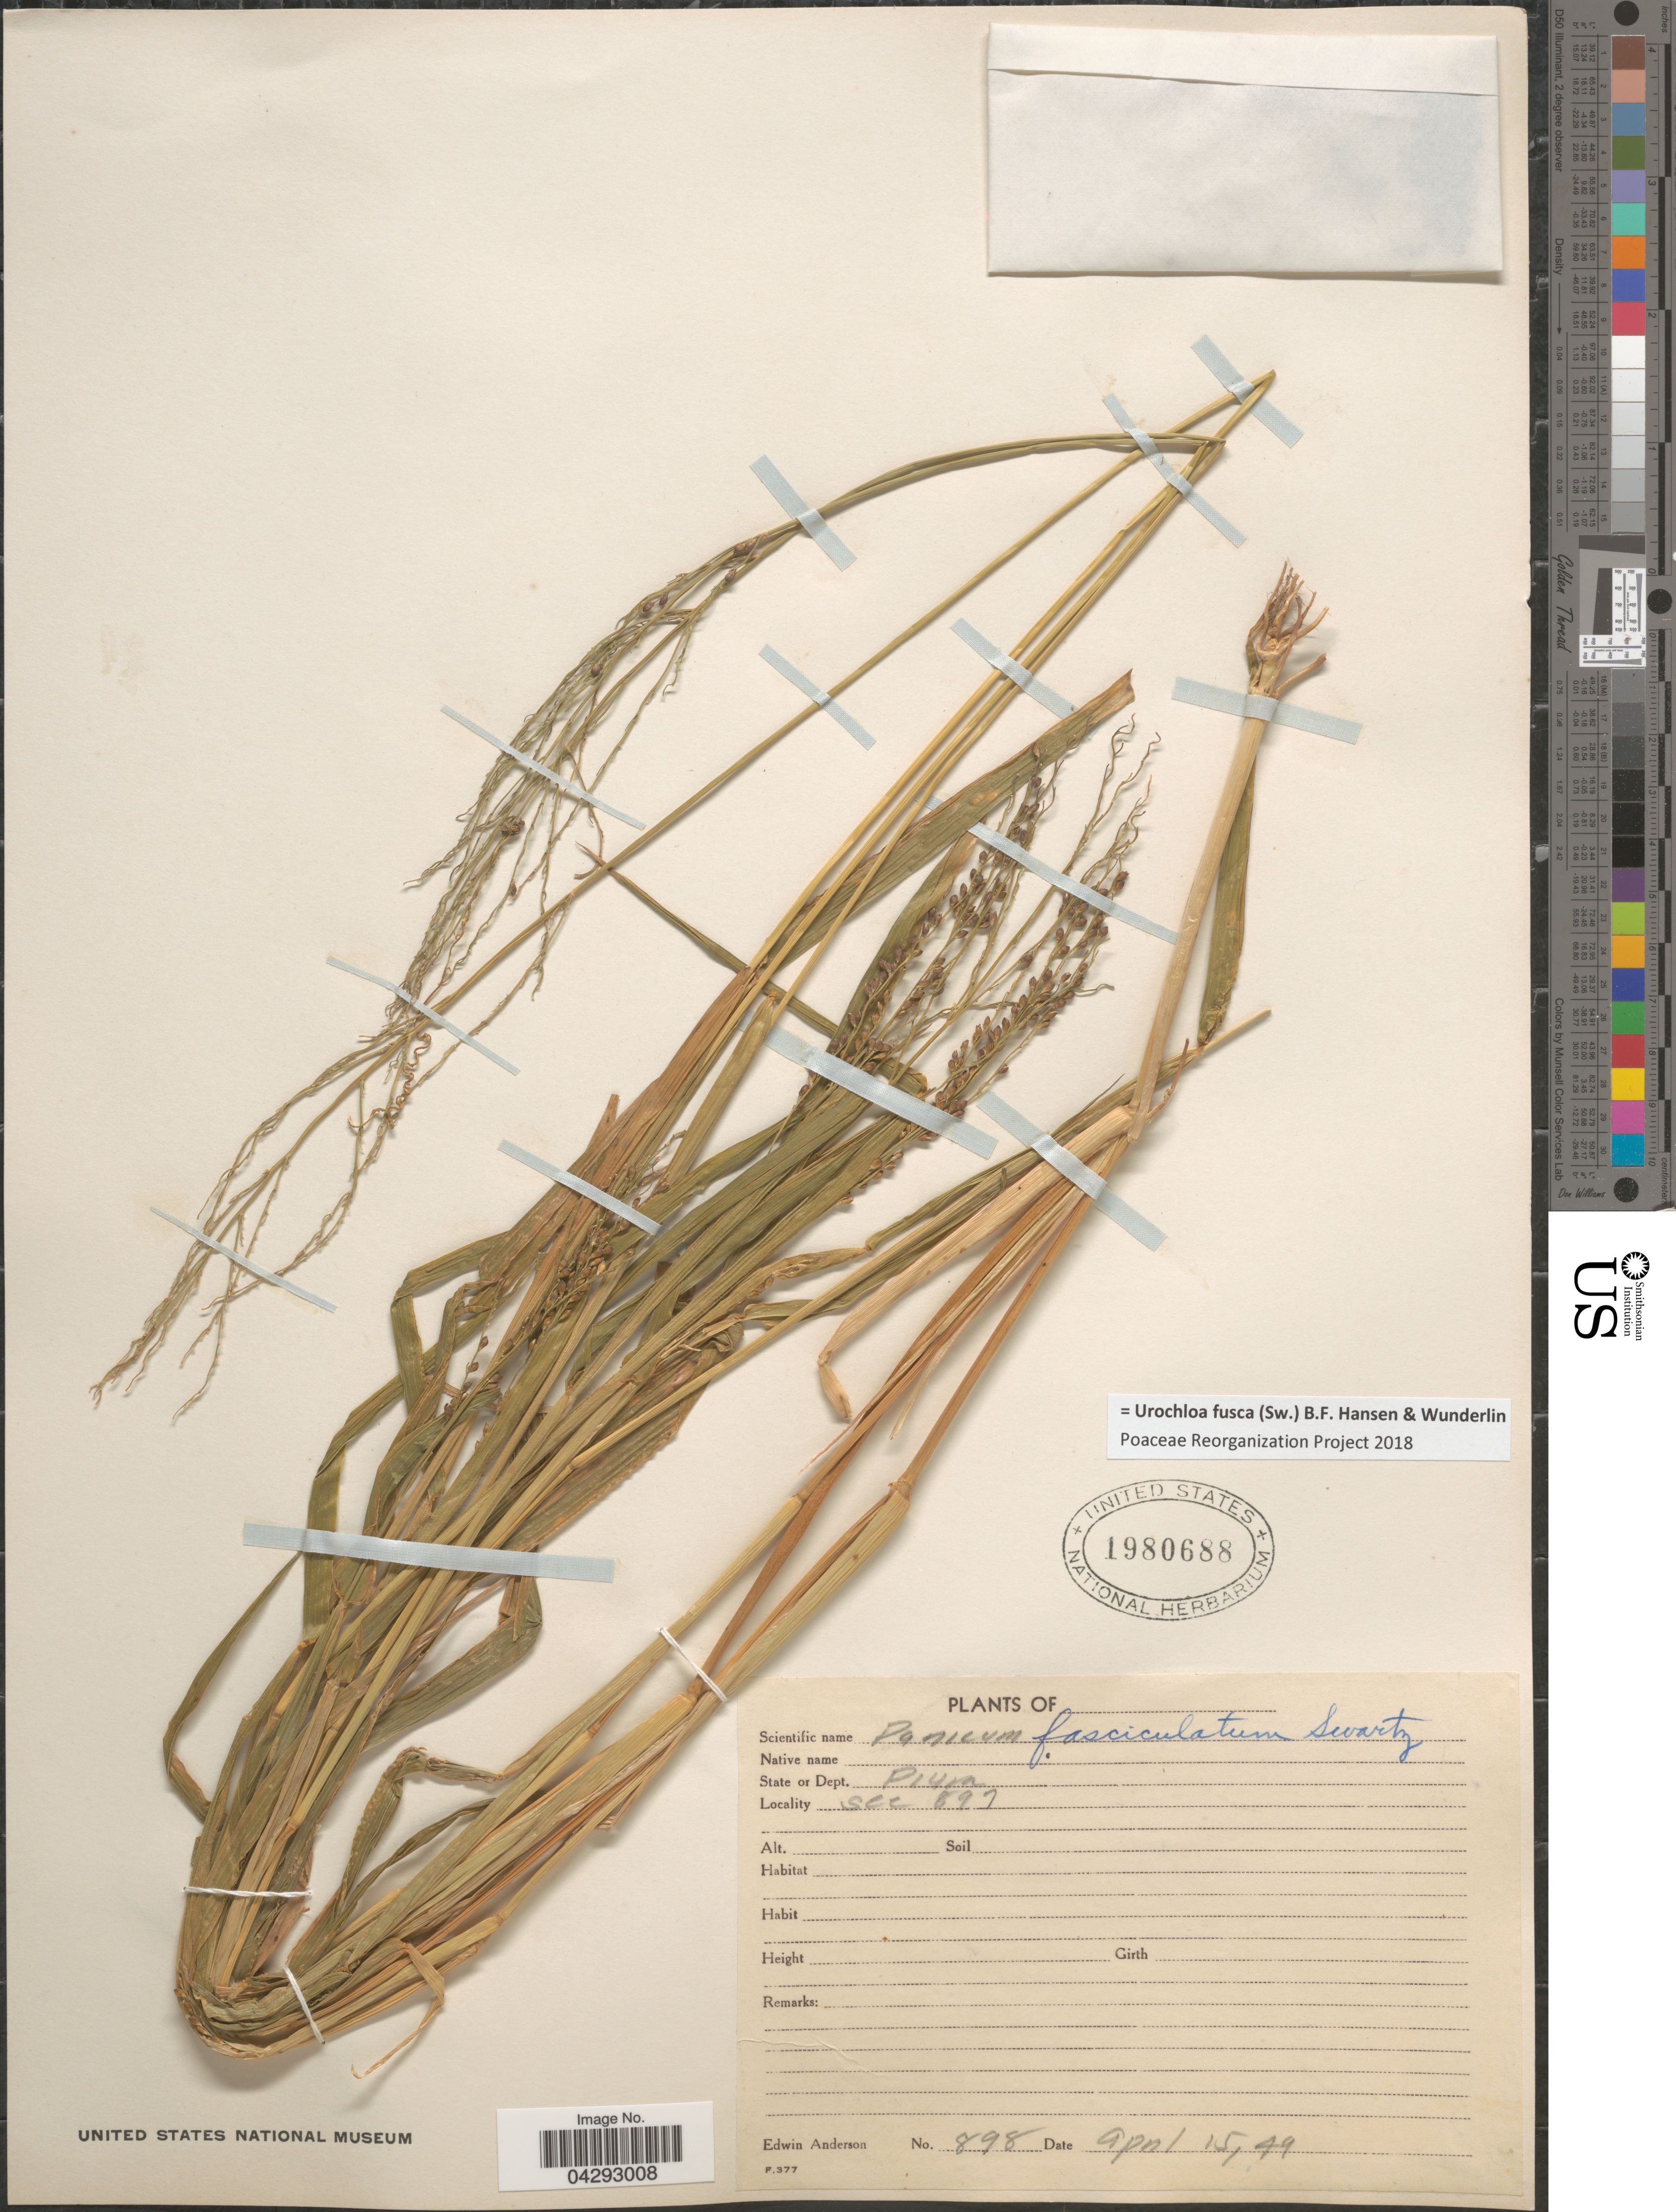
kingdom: Plantae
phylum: Tracheophyta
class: Liliopsida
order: Poales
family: Poaceae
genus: Urochloa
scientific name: Urochloa fusca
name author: (Sw.) B.F. Hansen & Wunderlin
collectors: E. Anderson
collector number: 898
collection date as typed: Transcribed d/m/y: 15/4/49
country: Peru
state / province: Piura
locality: Sec 897.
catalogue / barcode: US 1980688